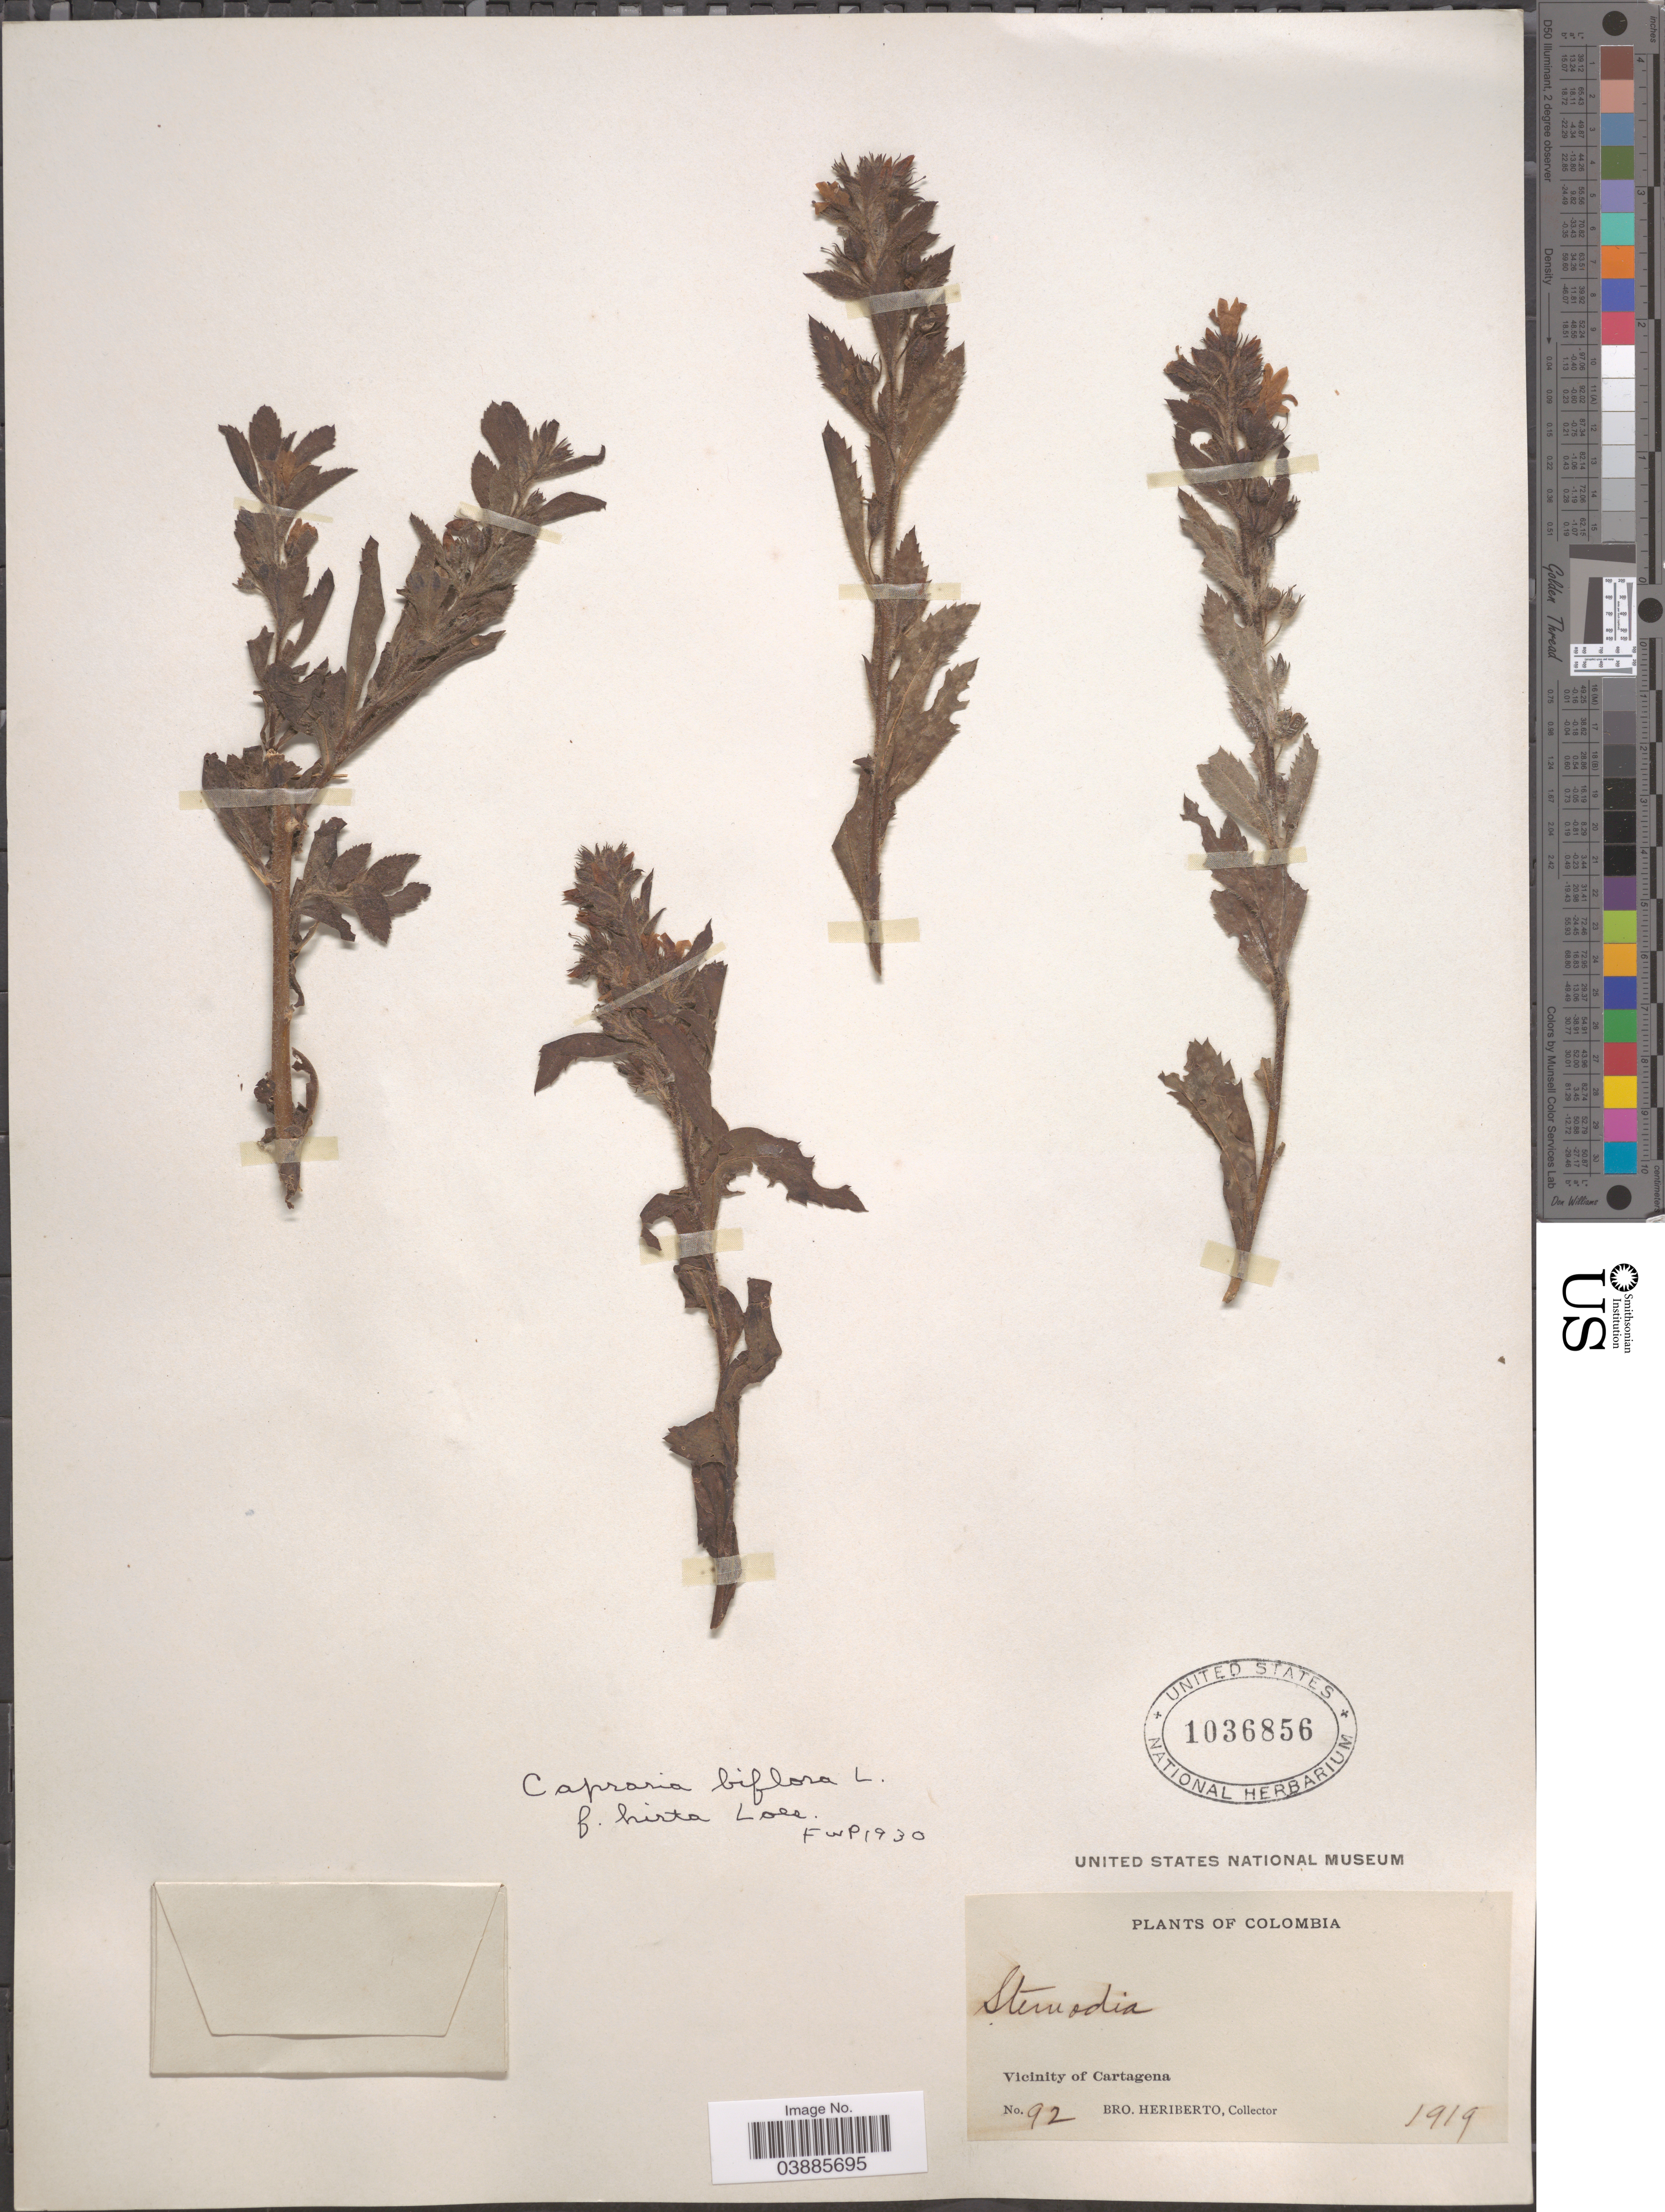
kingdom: Plantae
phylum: Tracheophyta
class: Magnoliopsida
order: Lamiales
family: Scrophulariaceae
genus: Capraria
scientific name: Capraria biflora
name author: L.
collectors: B. Heriberto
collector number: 92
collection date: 1919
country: Colombia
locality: Vicinity of Cartagena.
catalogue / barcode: US 1036856